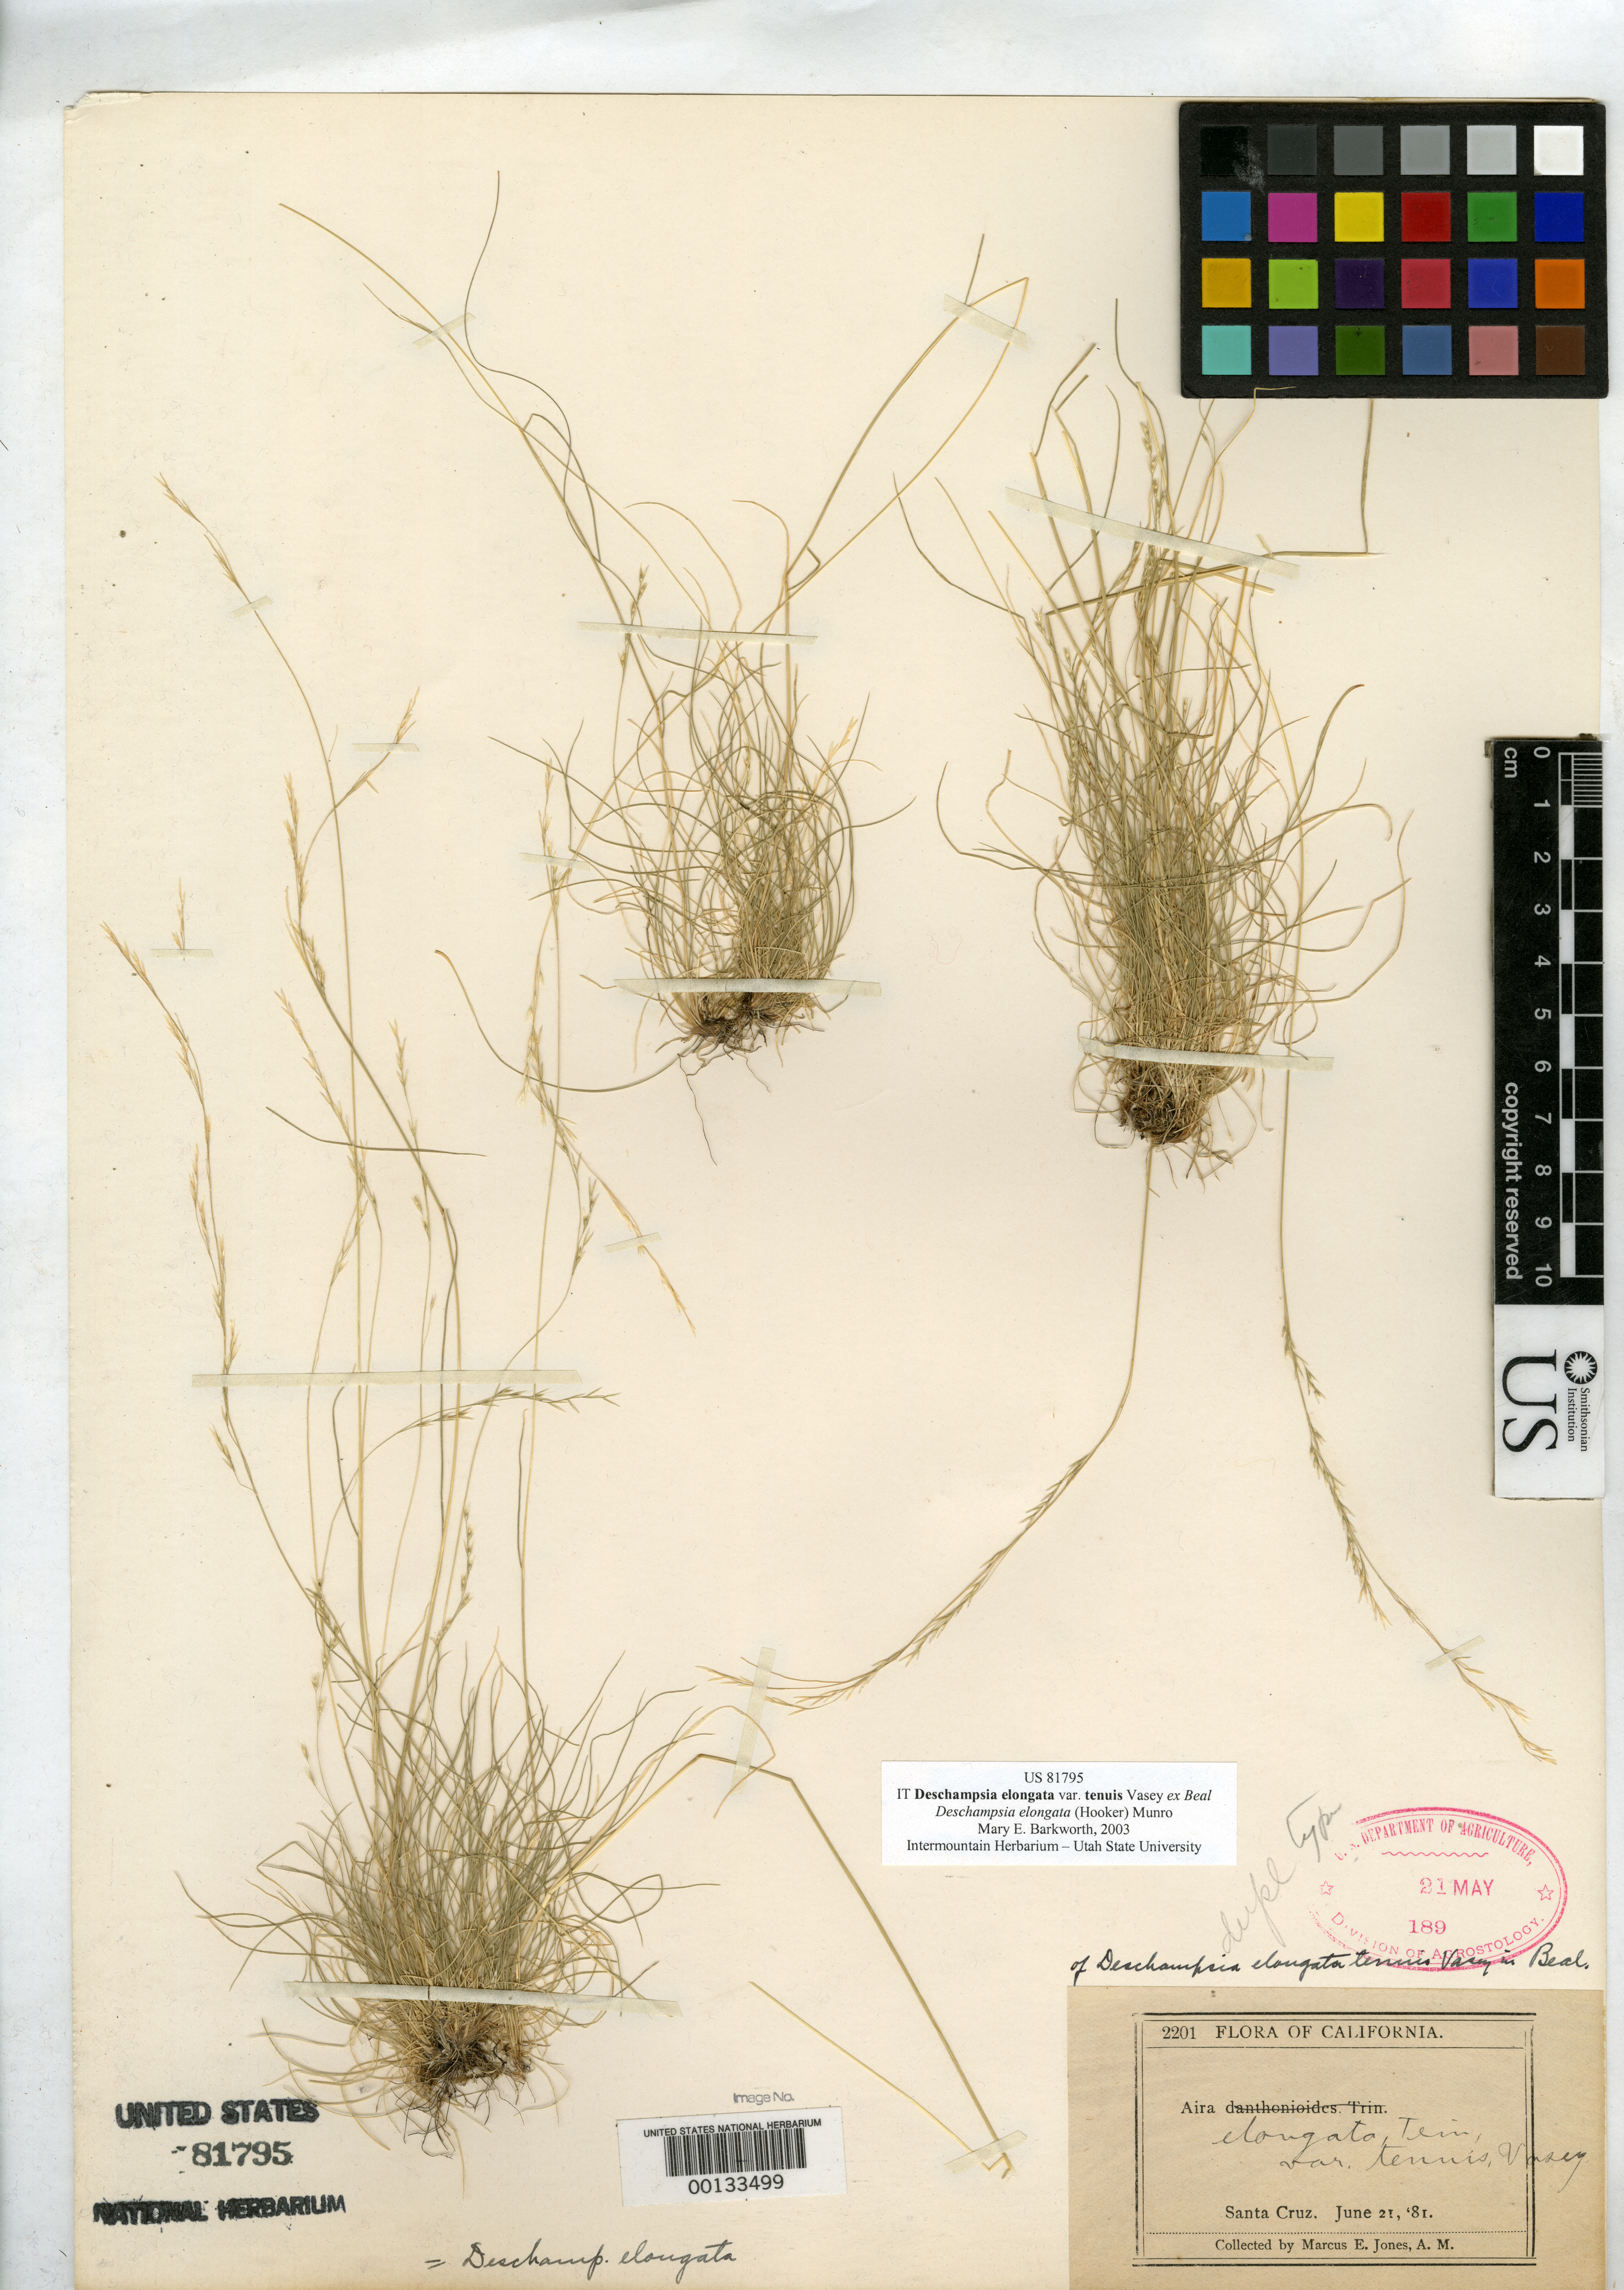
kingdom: Plantae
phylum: Tracheophyta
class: Liliopsida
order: Poales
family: Poaceae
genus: Deschampsia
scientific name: Deschampsia elongata var. tenuis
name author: Vasey ex W.J. Beal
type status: Isotype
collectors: M. E. Jones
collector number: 2201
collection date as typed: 21 Jun 1881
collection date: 1881-06-21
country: United States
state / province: California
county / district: Santa Cruz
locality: Santz Cruz.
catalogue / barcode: US 81795